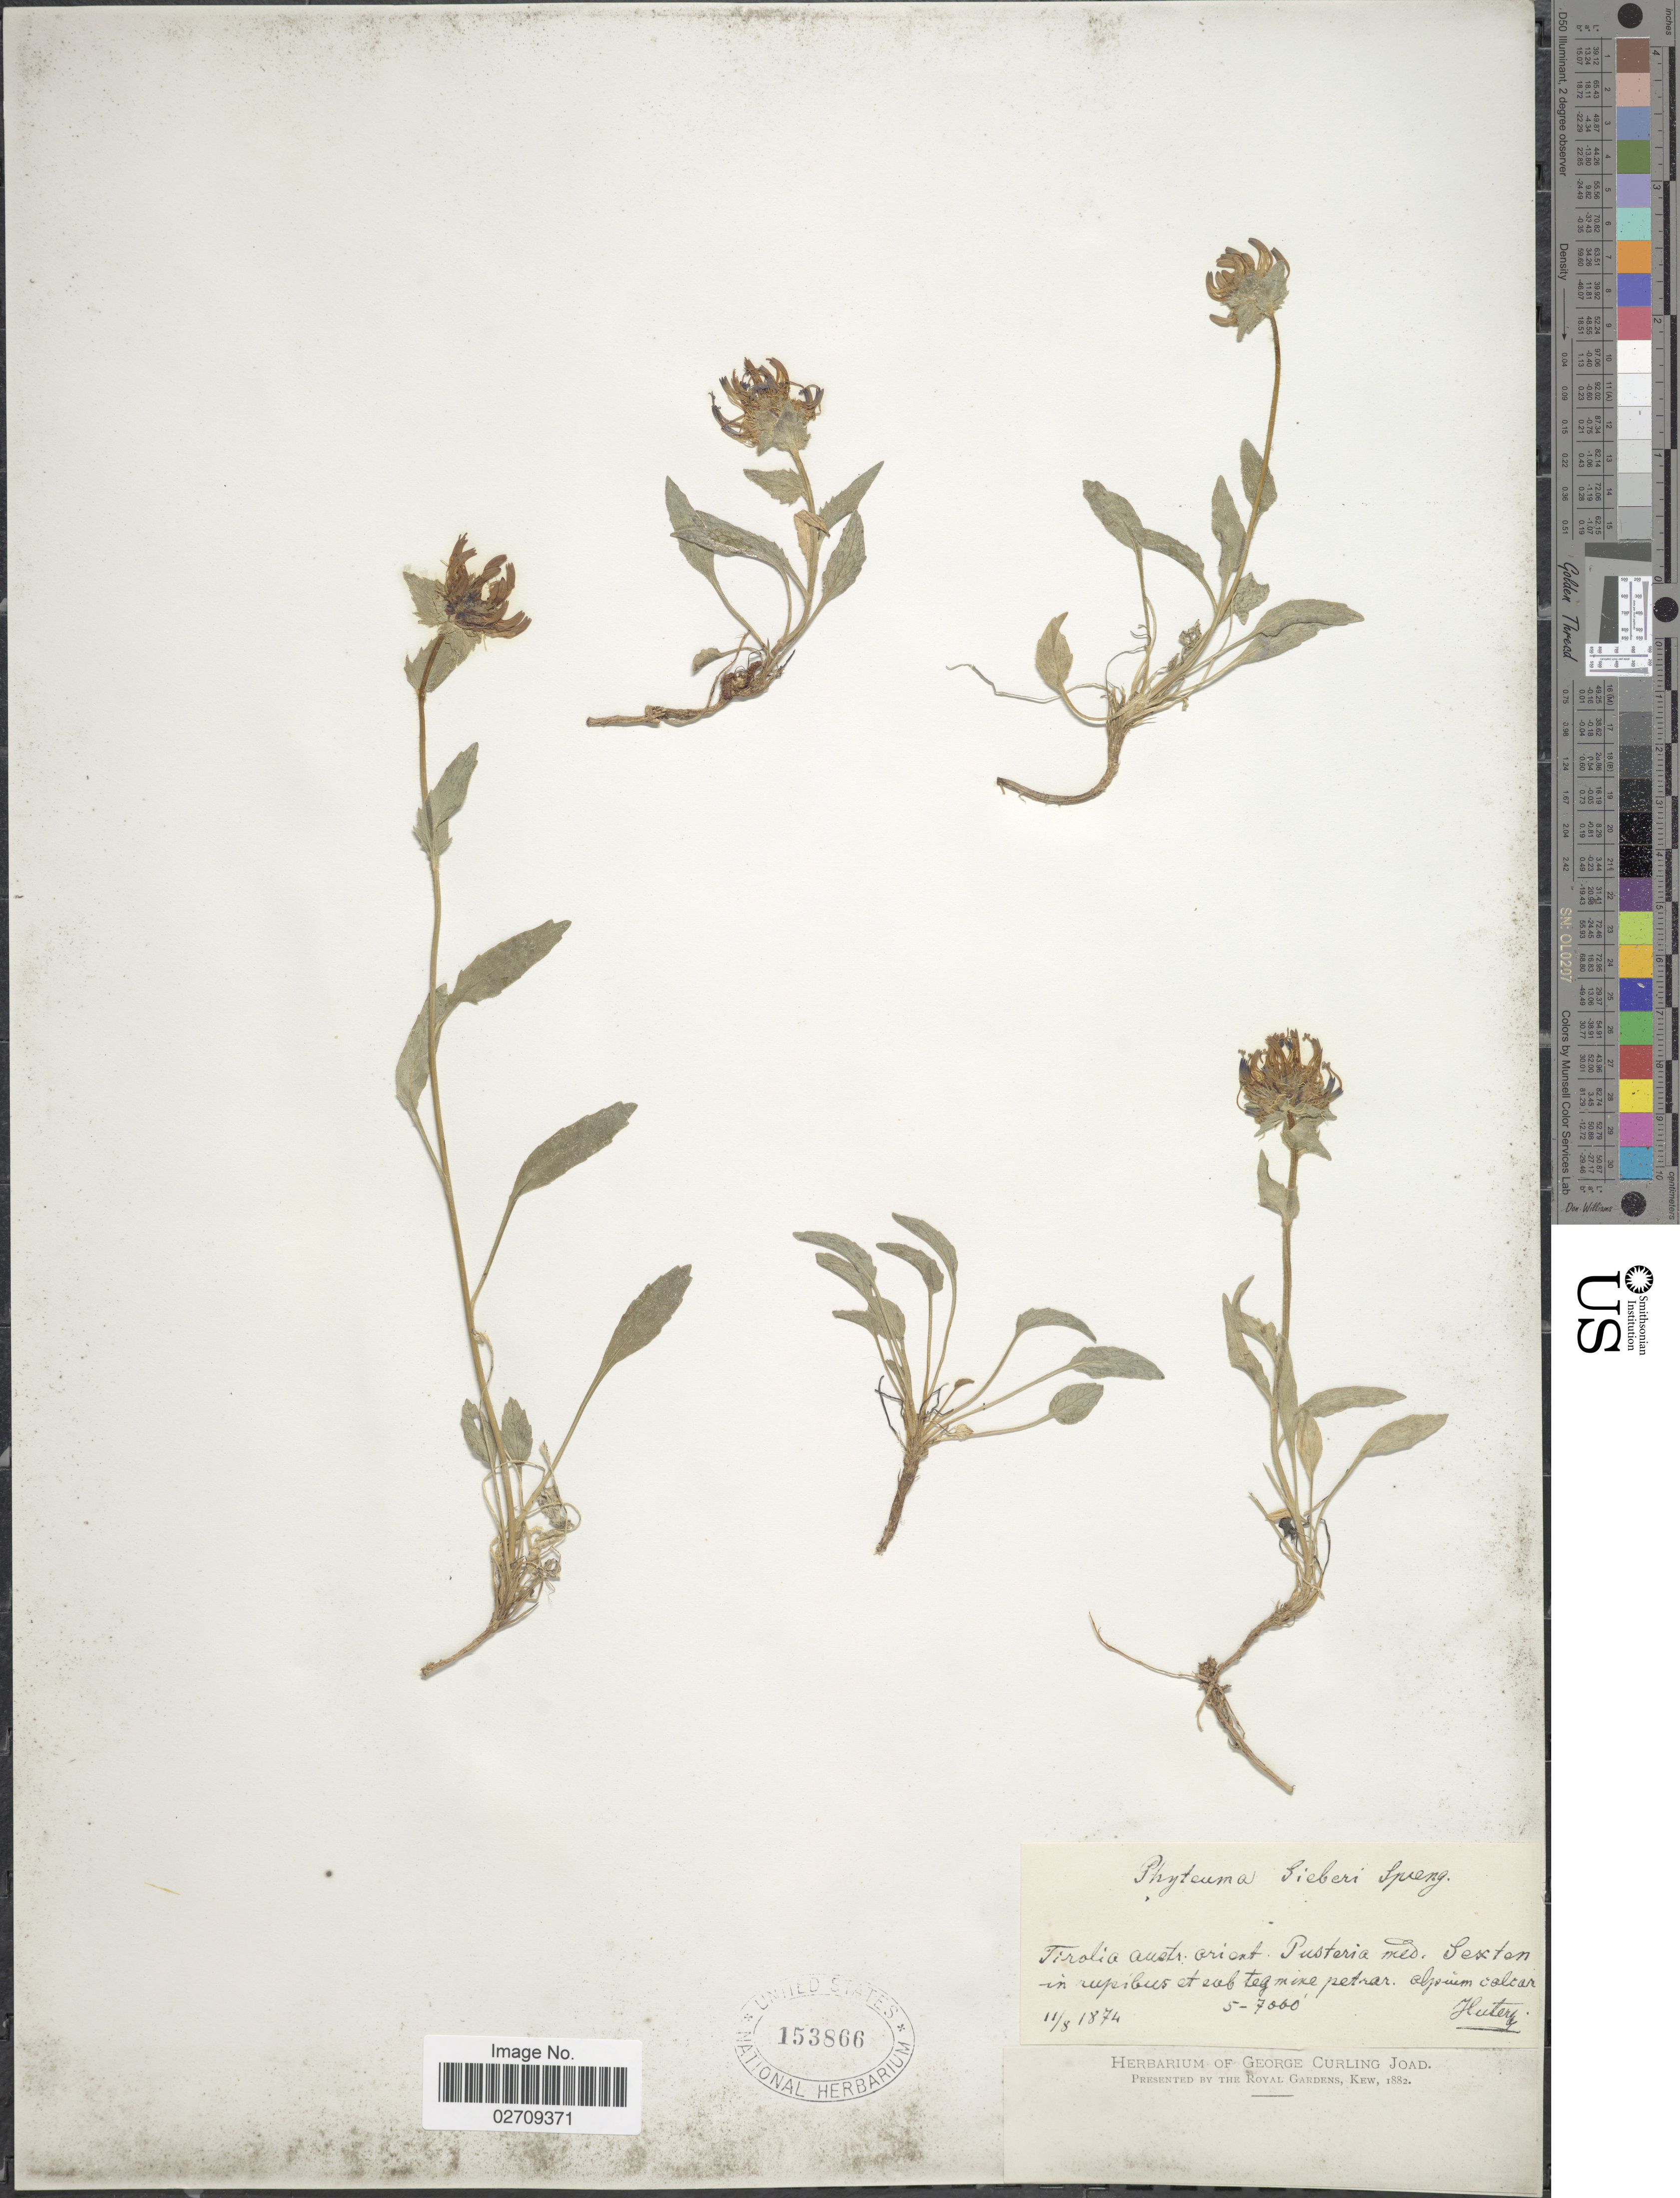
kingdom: Plantae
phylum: Tracheophyta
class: Magnoliopsida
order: Asterales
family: Campanulaceae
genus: Phyteuma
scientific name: Phyteuma sieberi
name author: Spreng.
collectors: -. Huter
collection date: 1874-08-11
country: Italy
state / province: Trentino-Alto Adige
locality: Tirolia austr. orient. Pusteria med. Sexten in rupibus et sub tegmine, petrar. alpium colcar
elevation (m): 1524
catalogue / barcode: US 153866